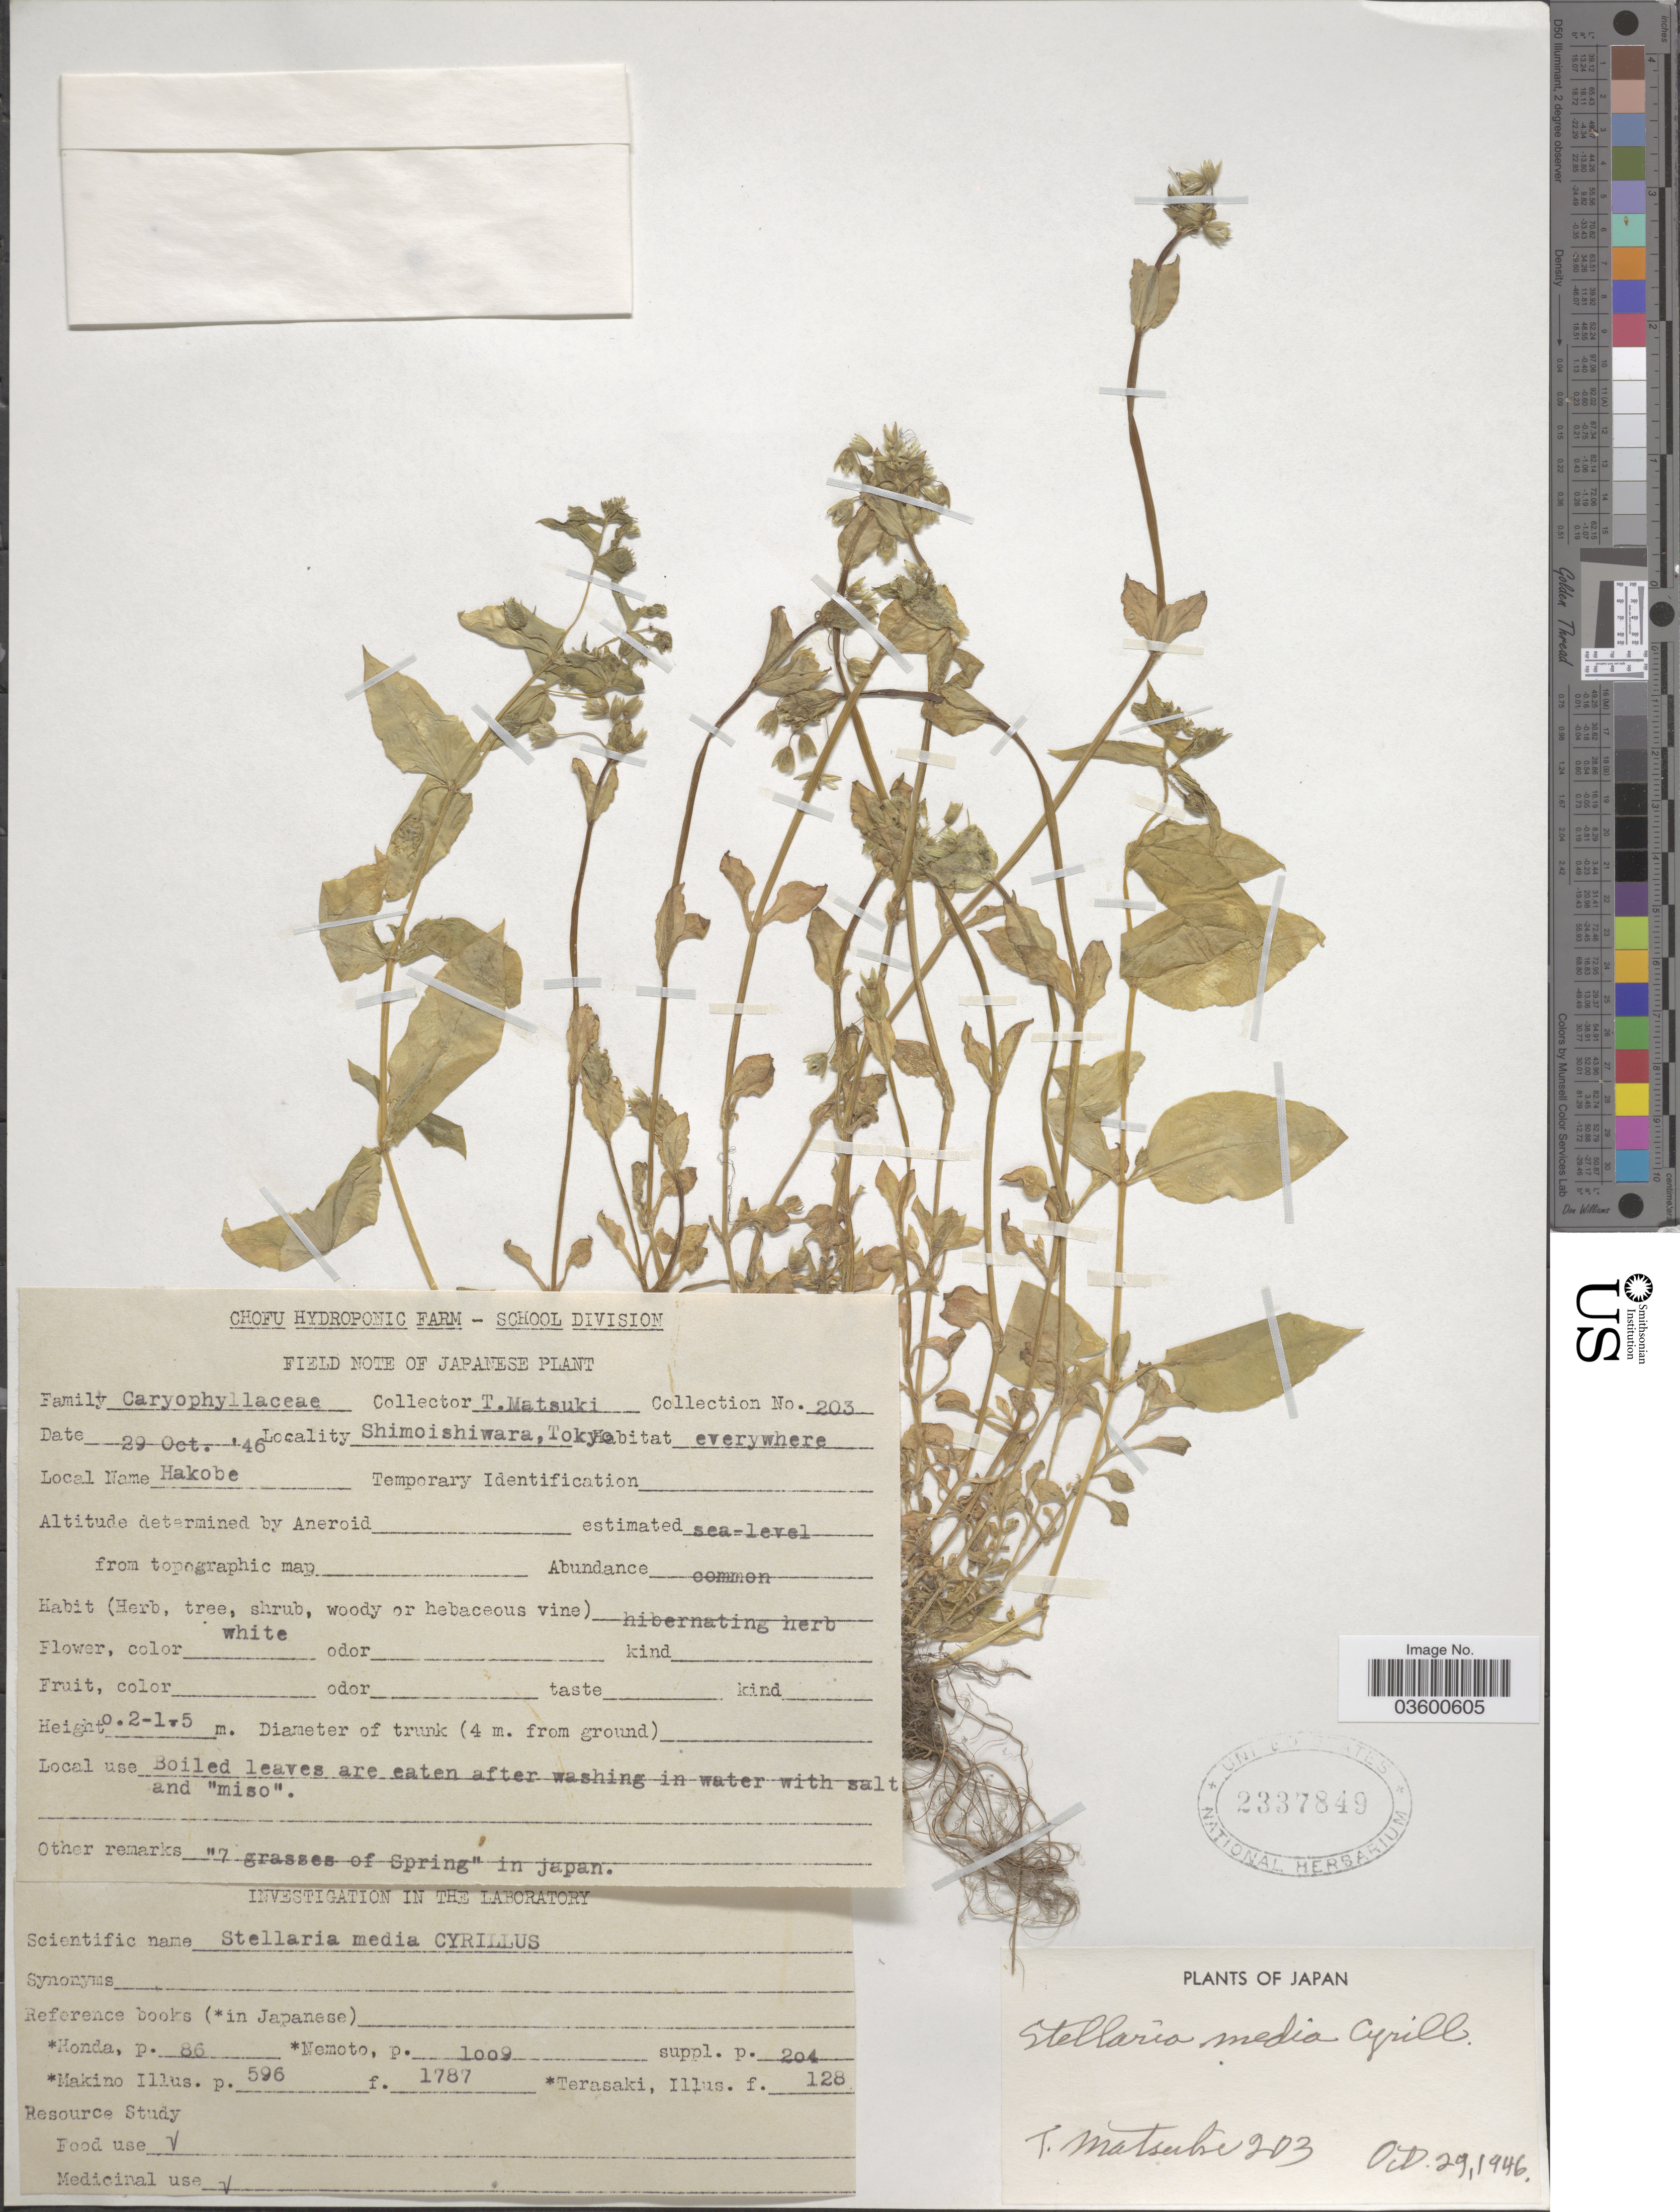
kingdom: Plantae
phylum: Tracheophyta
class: Magnoliopsida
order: Caryophyllales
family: Caryophyllaceae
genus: Stellaria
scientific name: Stellaria media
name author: (L.) Vill.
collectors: T. Matsuki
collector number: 203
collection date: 1946-10-29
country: Japan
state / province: Tokyo, Federal City of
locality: Shimoishiwara, Tokyo.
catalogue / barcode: US 2337849